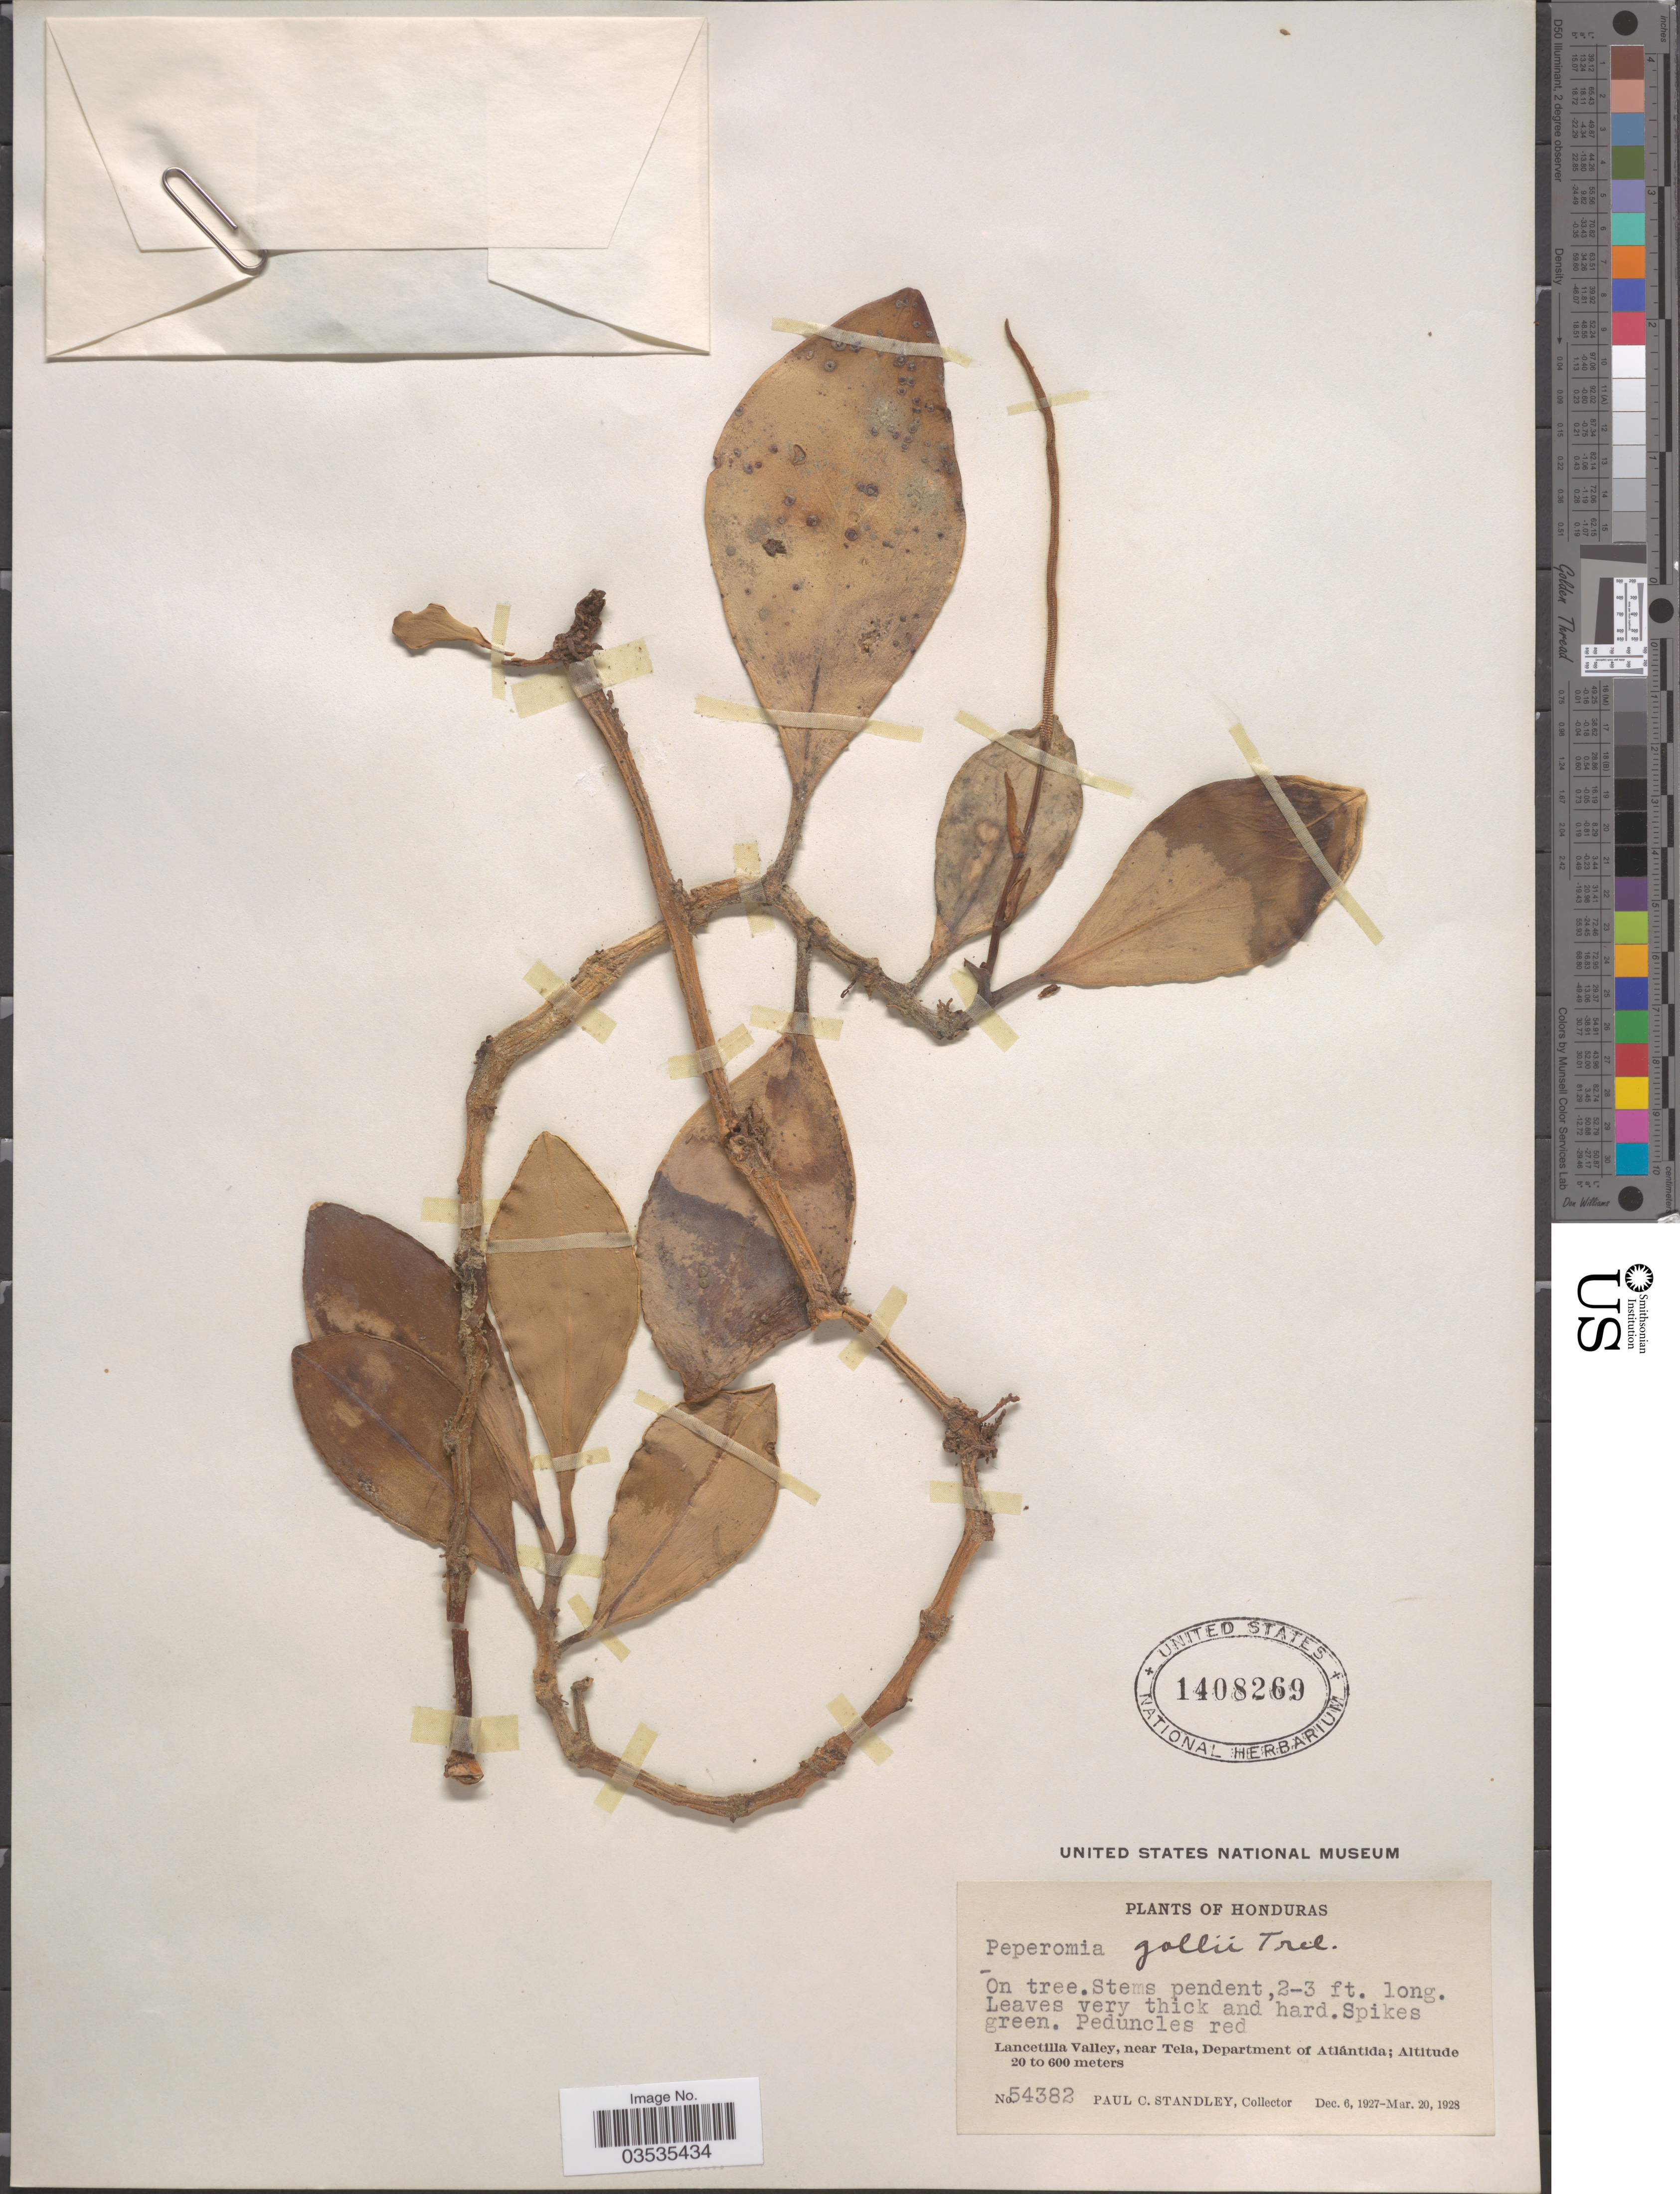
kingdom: Plantae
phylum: Tracheophyta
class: Magnoliopsida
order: Piperales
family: Piperaceae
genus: Peperomia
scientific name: Peperomia gollii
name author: Trel.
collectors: P. C. Standley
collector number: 54382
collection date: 1927-12-06/1928-03-20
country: Honduras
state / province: Atlantida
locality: Lancetilla Valley, near Tela, Department of Atlántida.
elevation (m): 20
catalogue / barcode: US 1408269